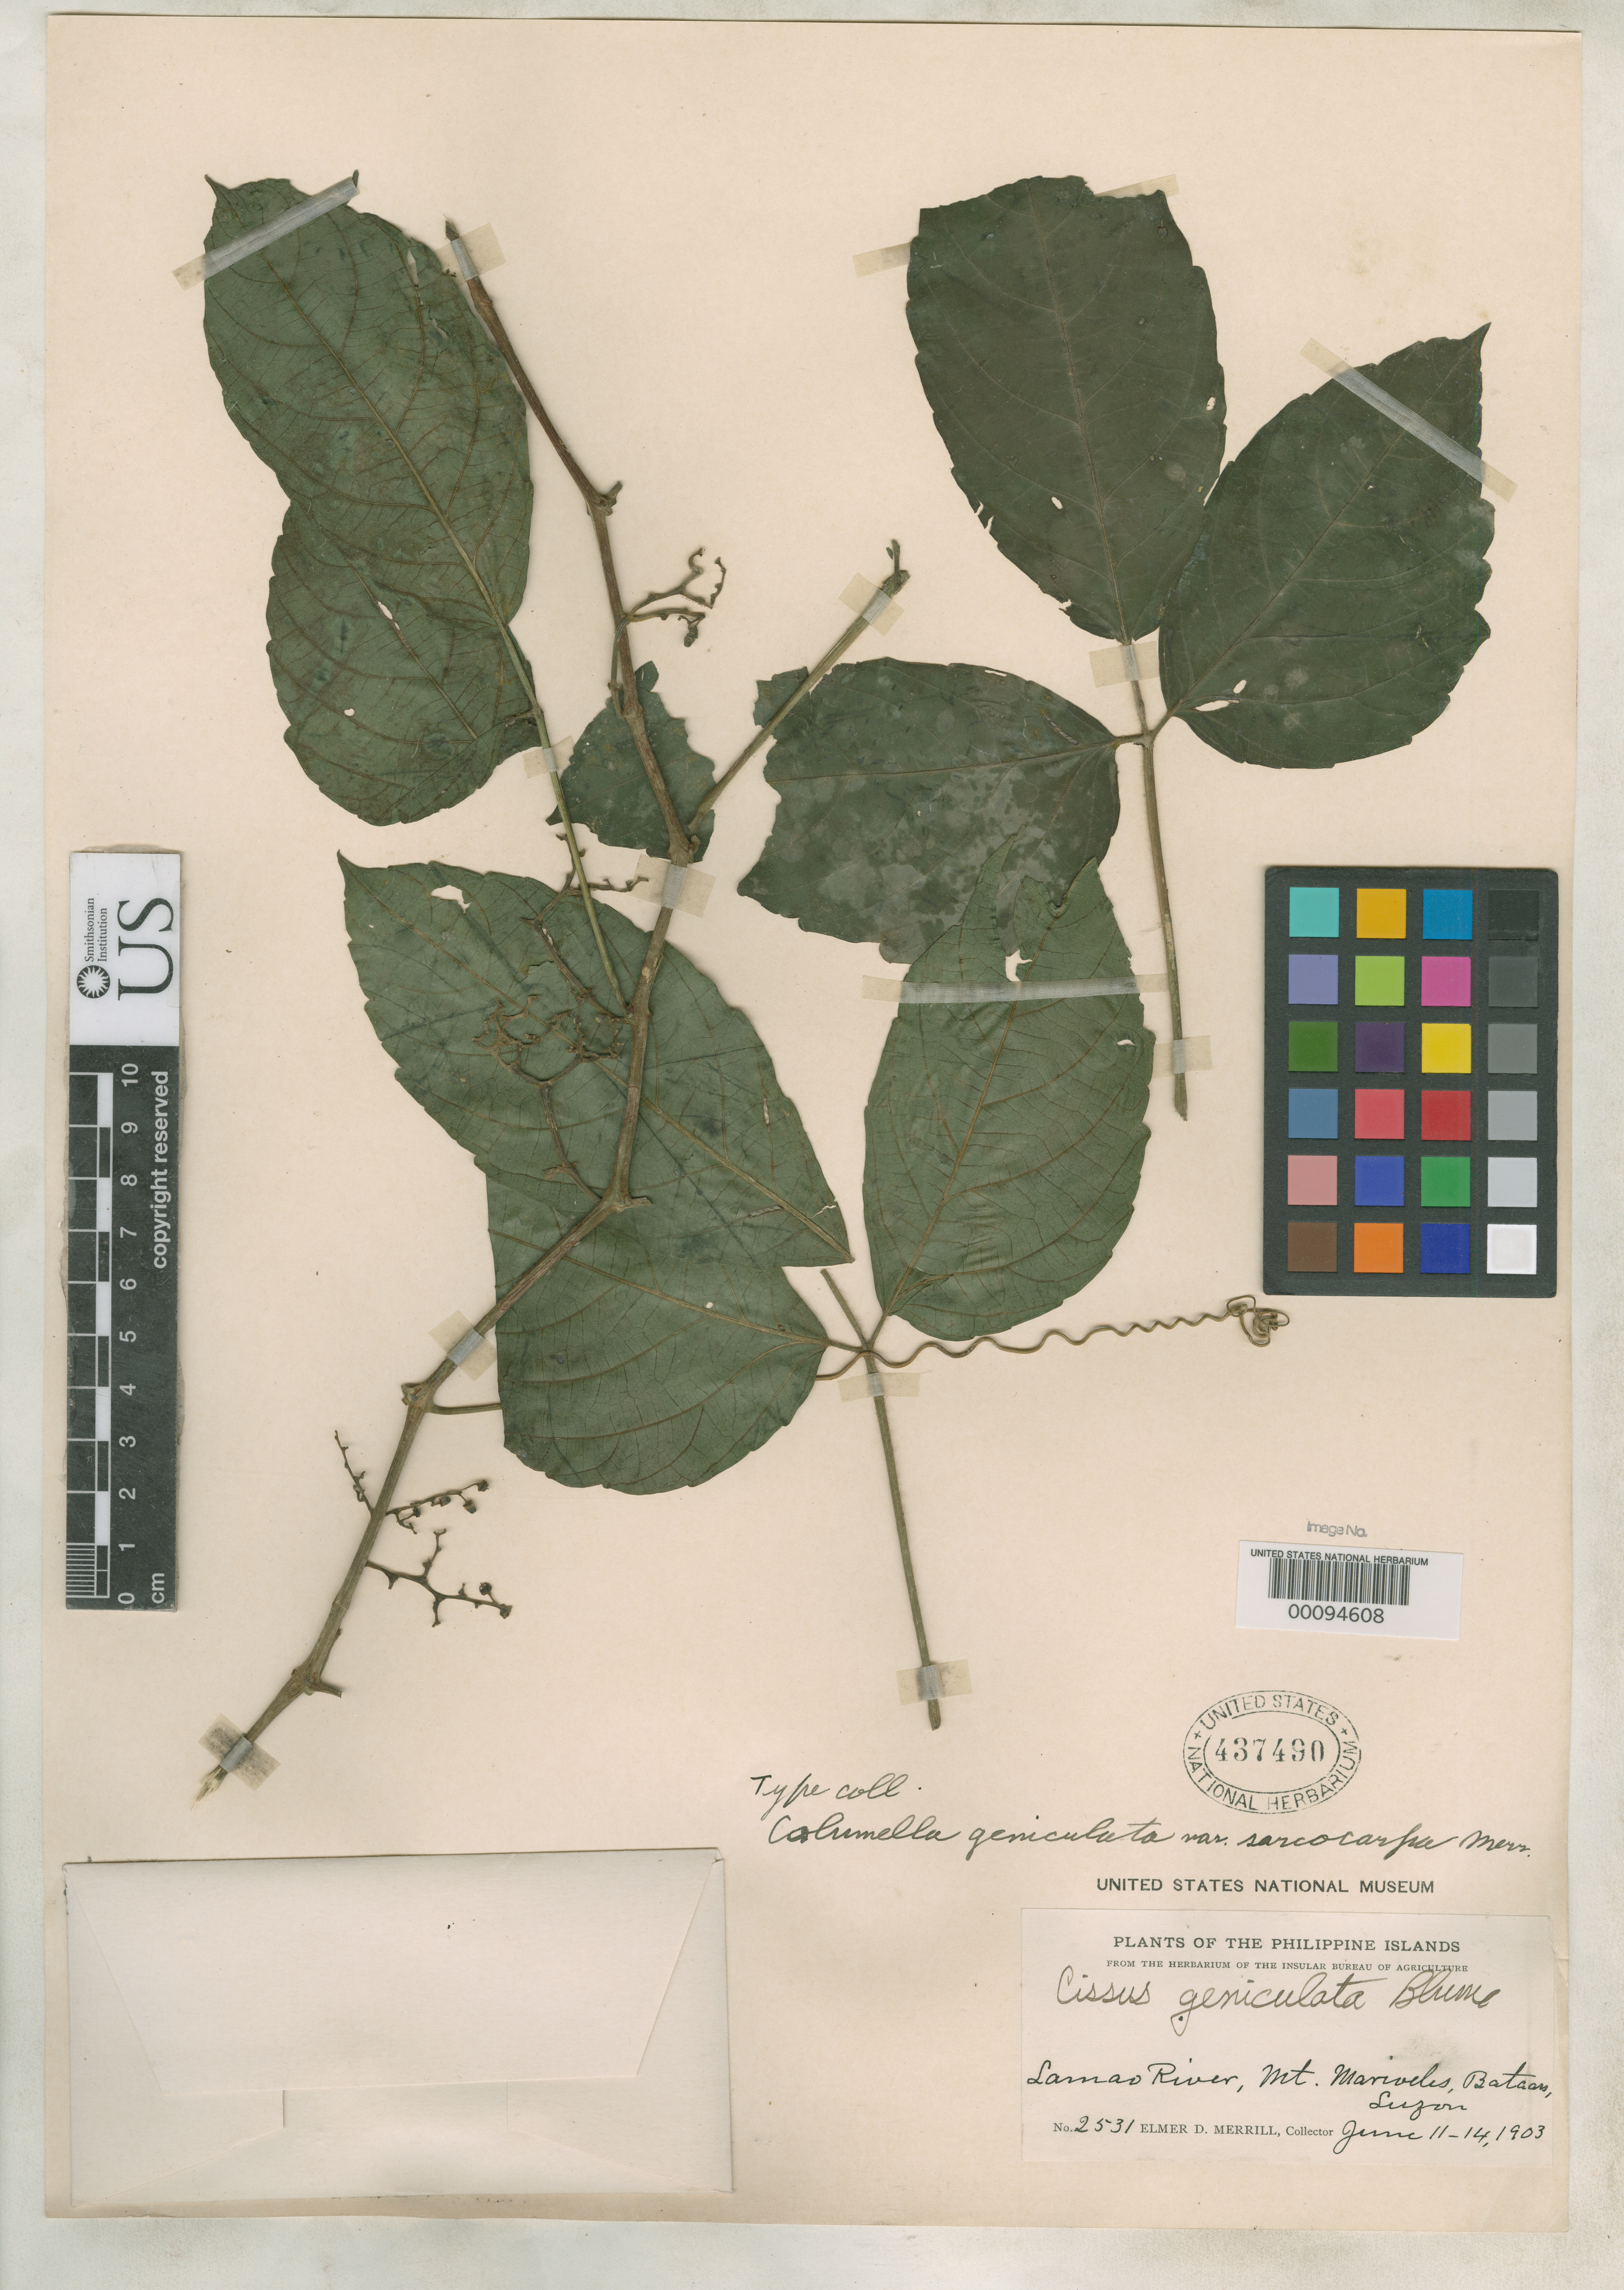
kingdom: Plantae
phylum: Tracheophyta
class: Magnoliopsida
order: Vitales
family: Vitaceae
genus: Columella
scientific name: Columella geniculata var. sarcocarpa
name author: Merr.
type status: Isotype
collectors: E. D. Merrill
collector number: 2531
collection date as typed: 11 Jun 1903 to 14 Jun 1903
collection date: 1903-06-11/1903-06-14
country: Philippines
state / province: Central Luzon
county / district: Bataan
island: Luzon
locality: Lamao River, Mt. Marivales.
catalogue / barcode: US 437490